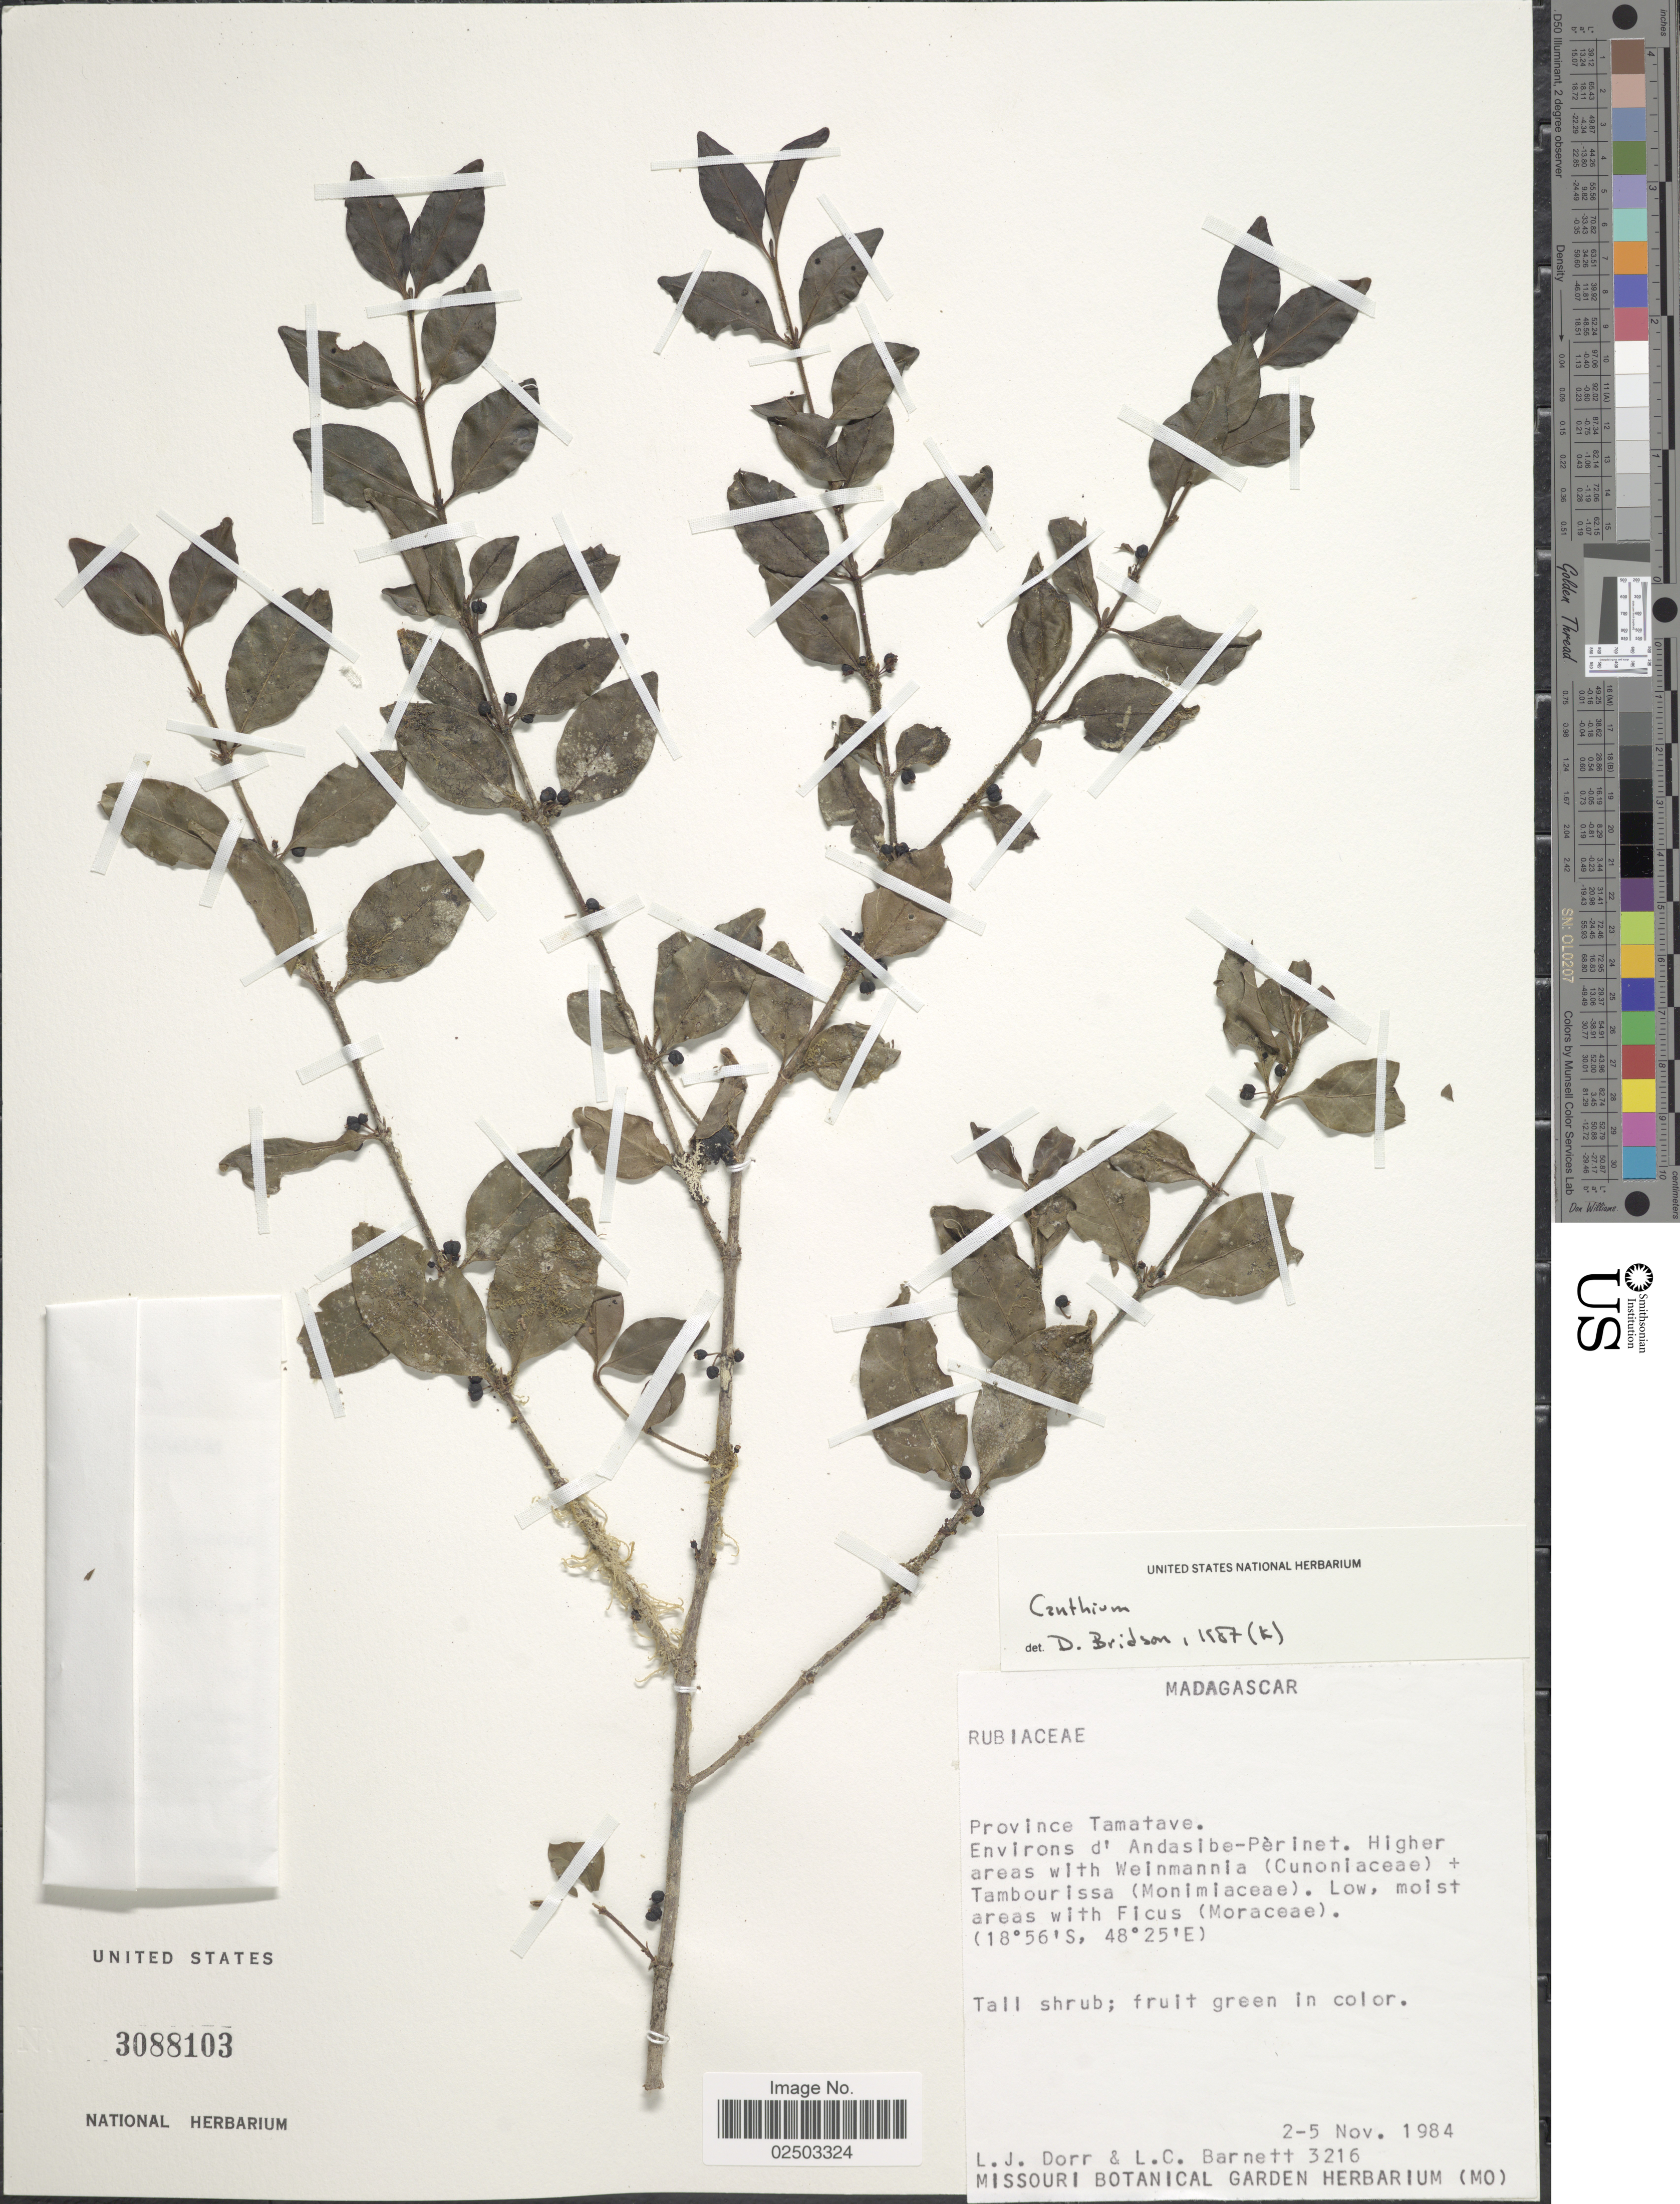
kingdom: Plantae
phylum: Tracheophyta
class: Magnoliopsida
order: Gentianales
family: Rubiaceae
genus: Bridsonia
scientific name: Bridsonia chamaedendrum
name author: (Kuntze) Verstraete & A.E. van Wyk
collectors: L. J. Dorr & L. C. Barnett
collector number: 3216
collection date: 1984-11-02/1984-11-05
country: Madagascar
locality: Province Tamatave, Environs d'Andasibe-Perinet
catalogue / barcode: US 3088103